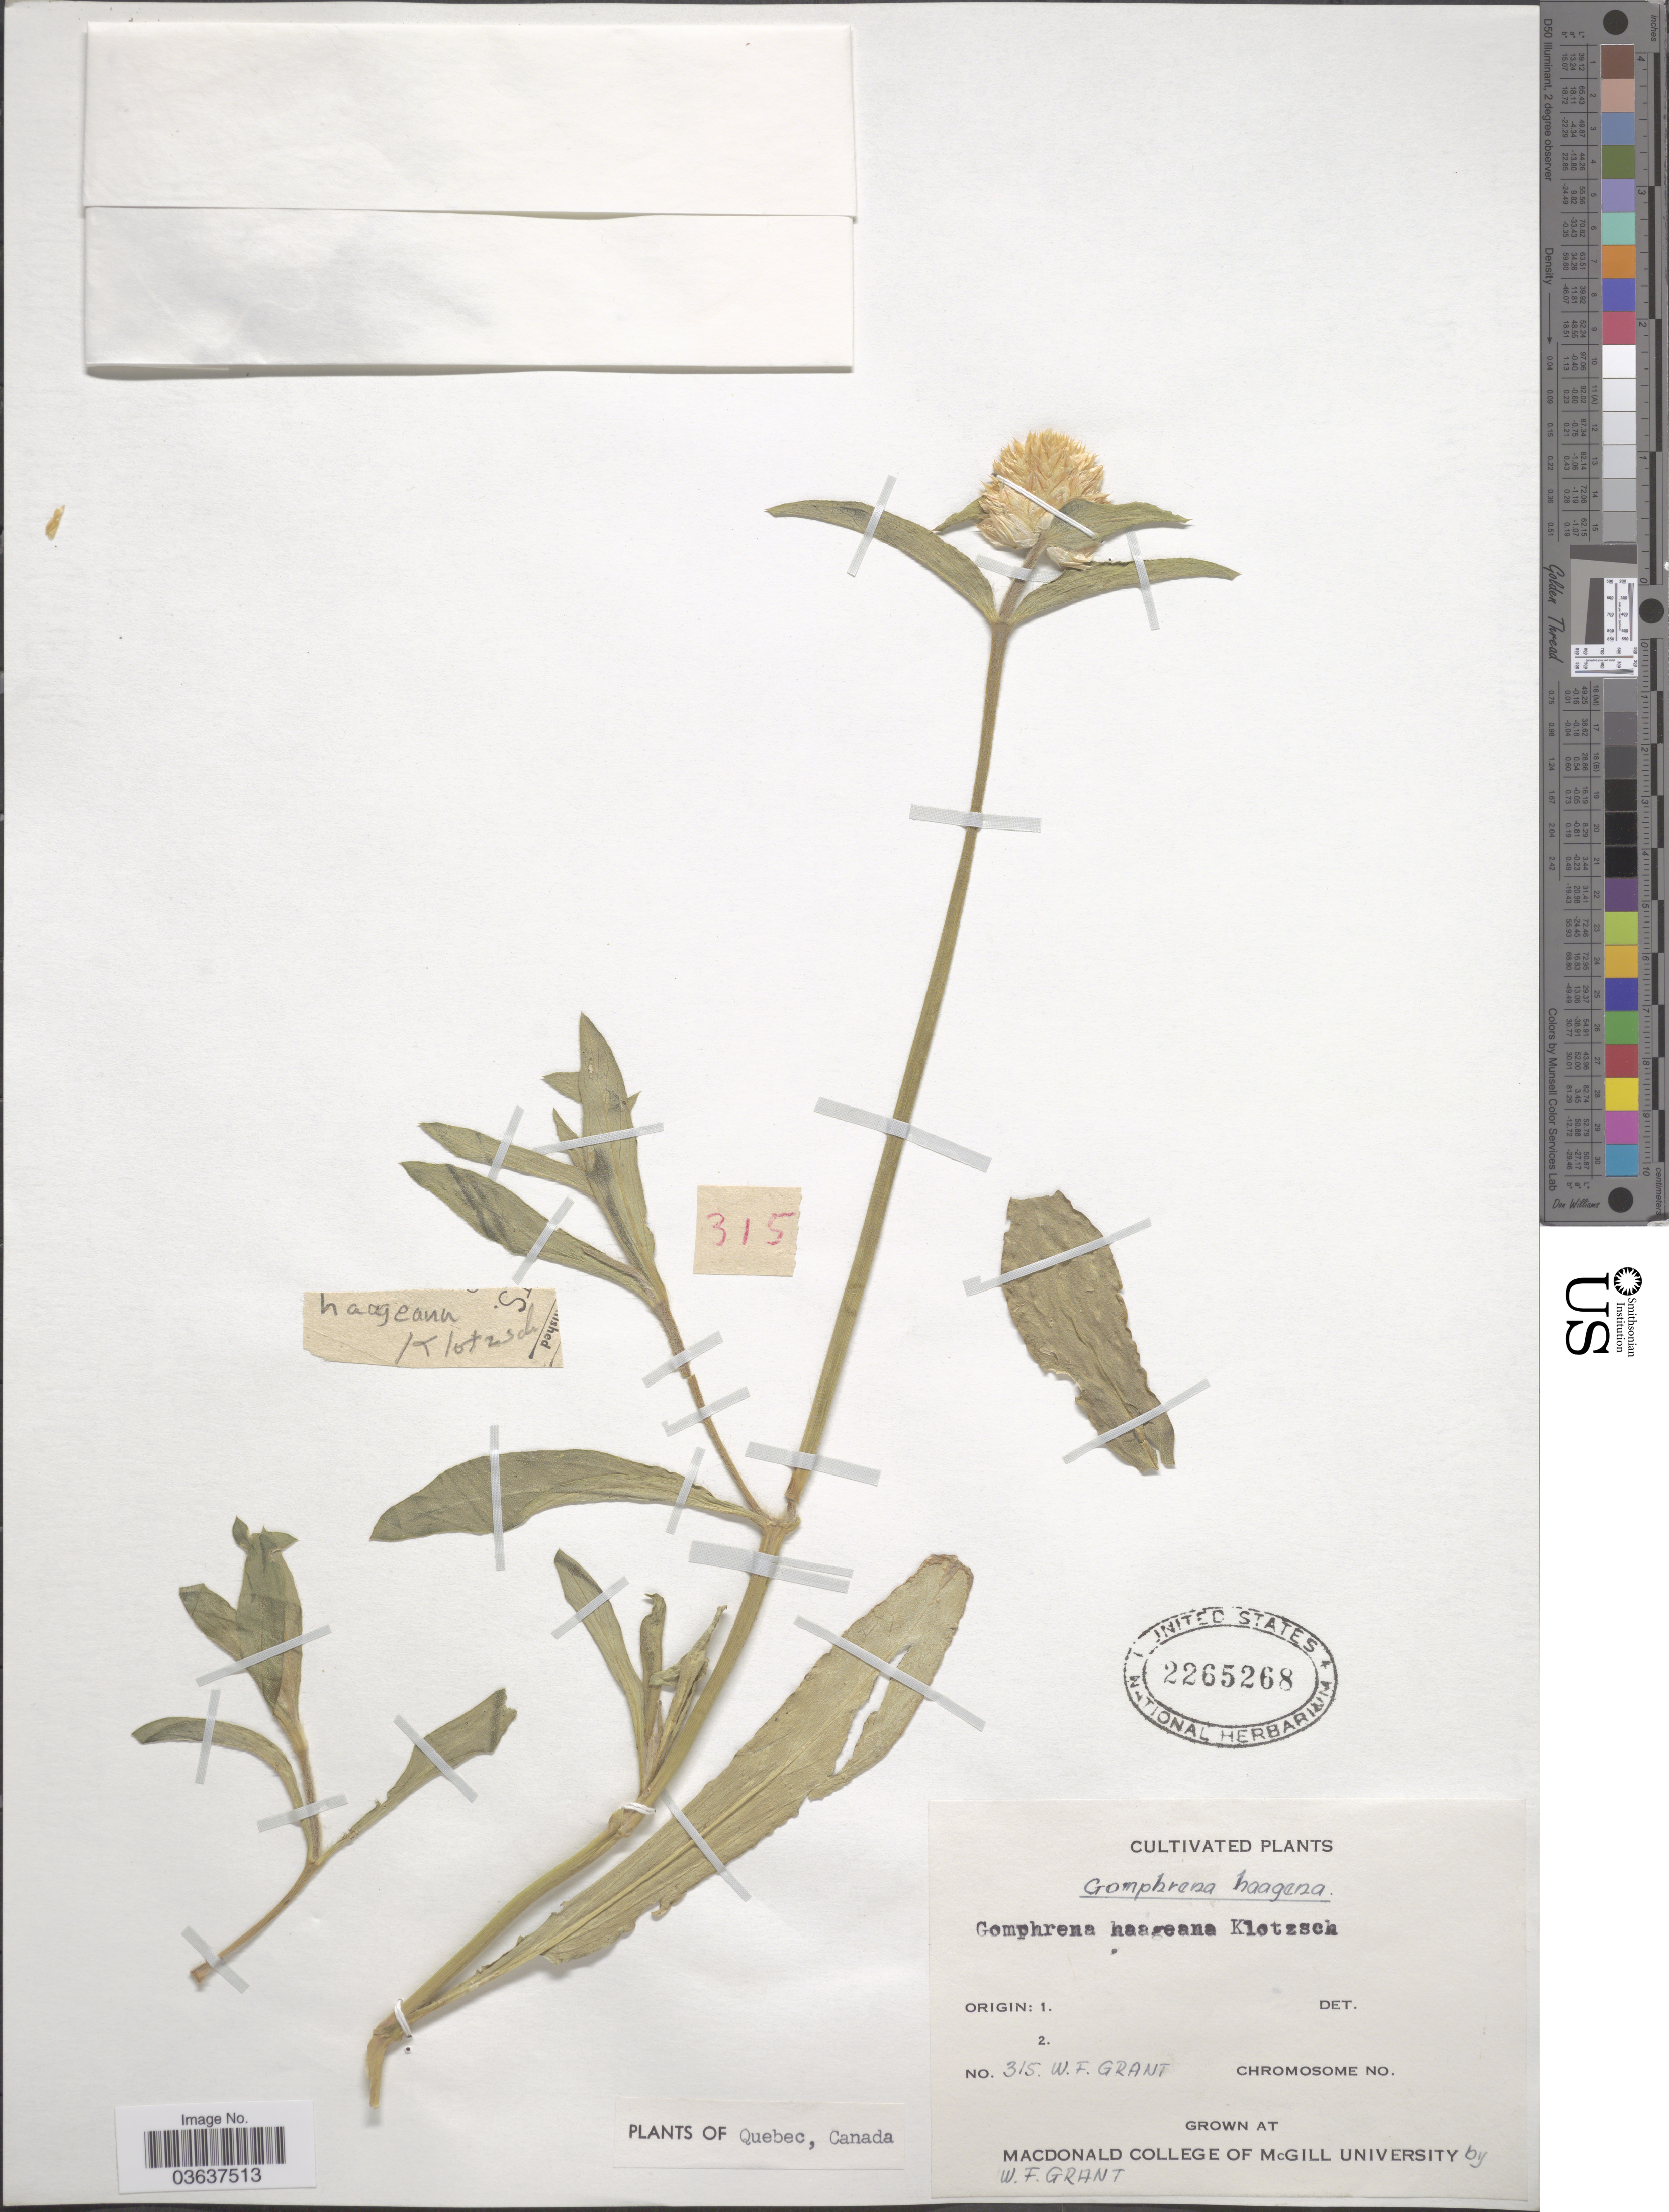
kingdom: Plantae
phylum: Tracheophyta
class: Magnoliopsida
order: Caryophyllales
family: Amaranthaceae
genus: Gomphrena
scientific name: Gomphrena haageana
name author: Klotzsch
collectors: W. Grant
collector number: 315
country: Canada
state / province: Quebec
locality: Macdonald College of McGill University.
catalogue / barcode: US 2265268